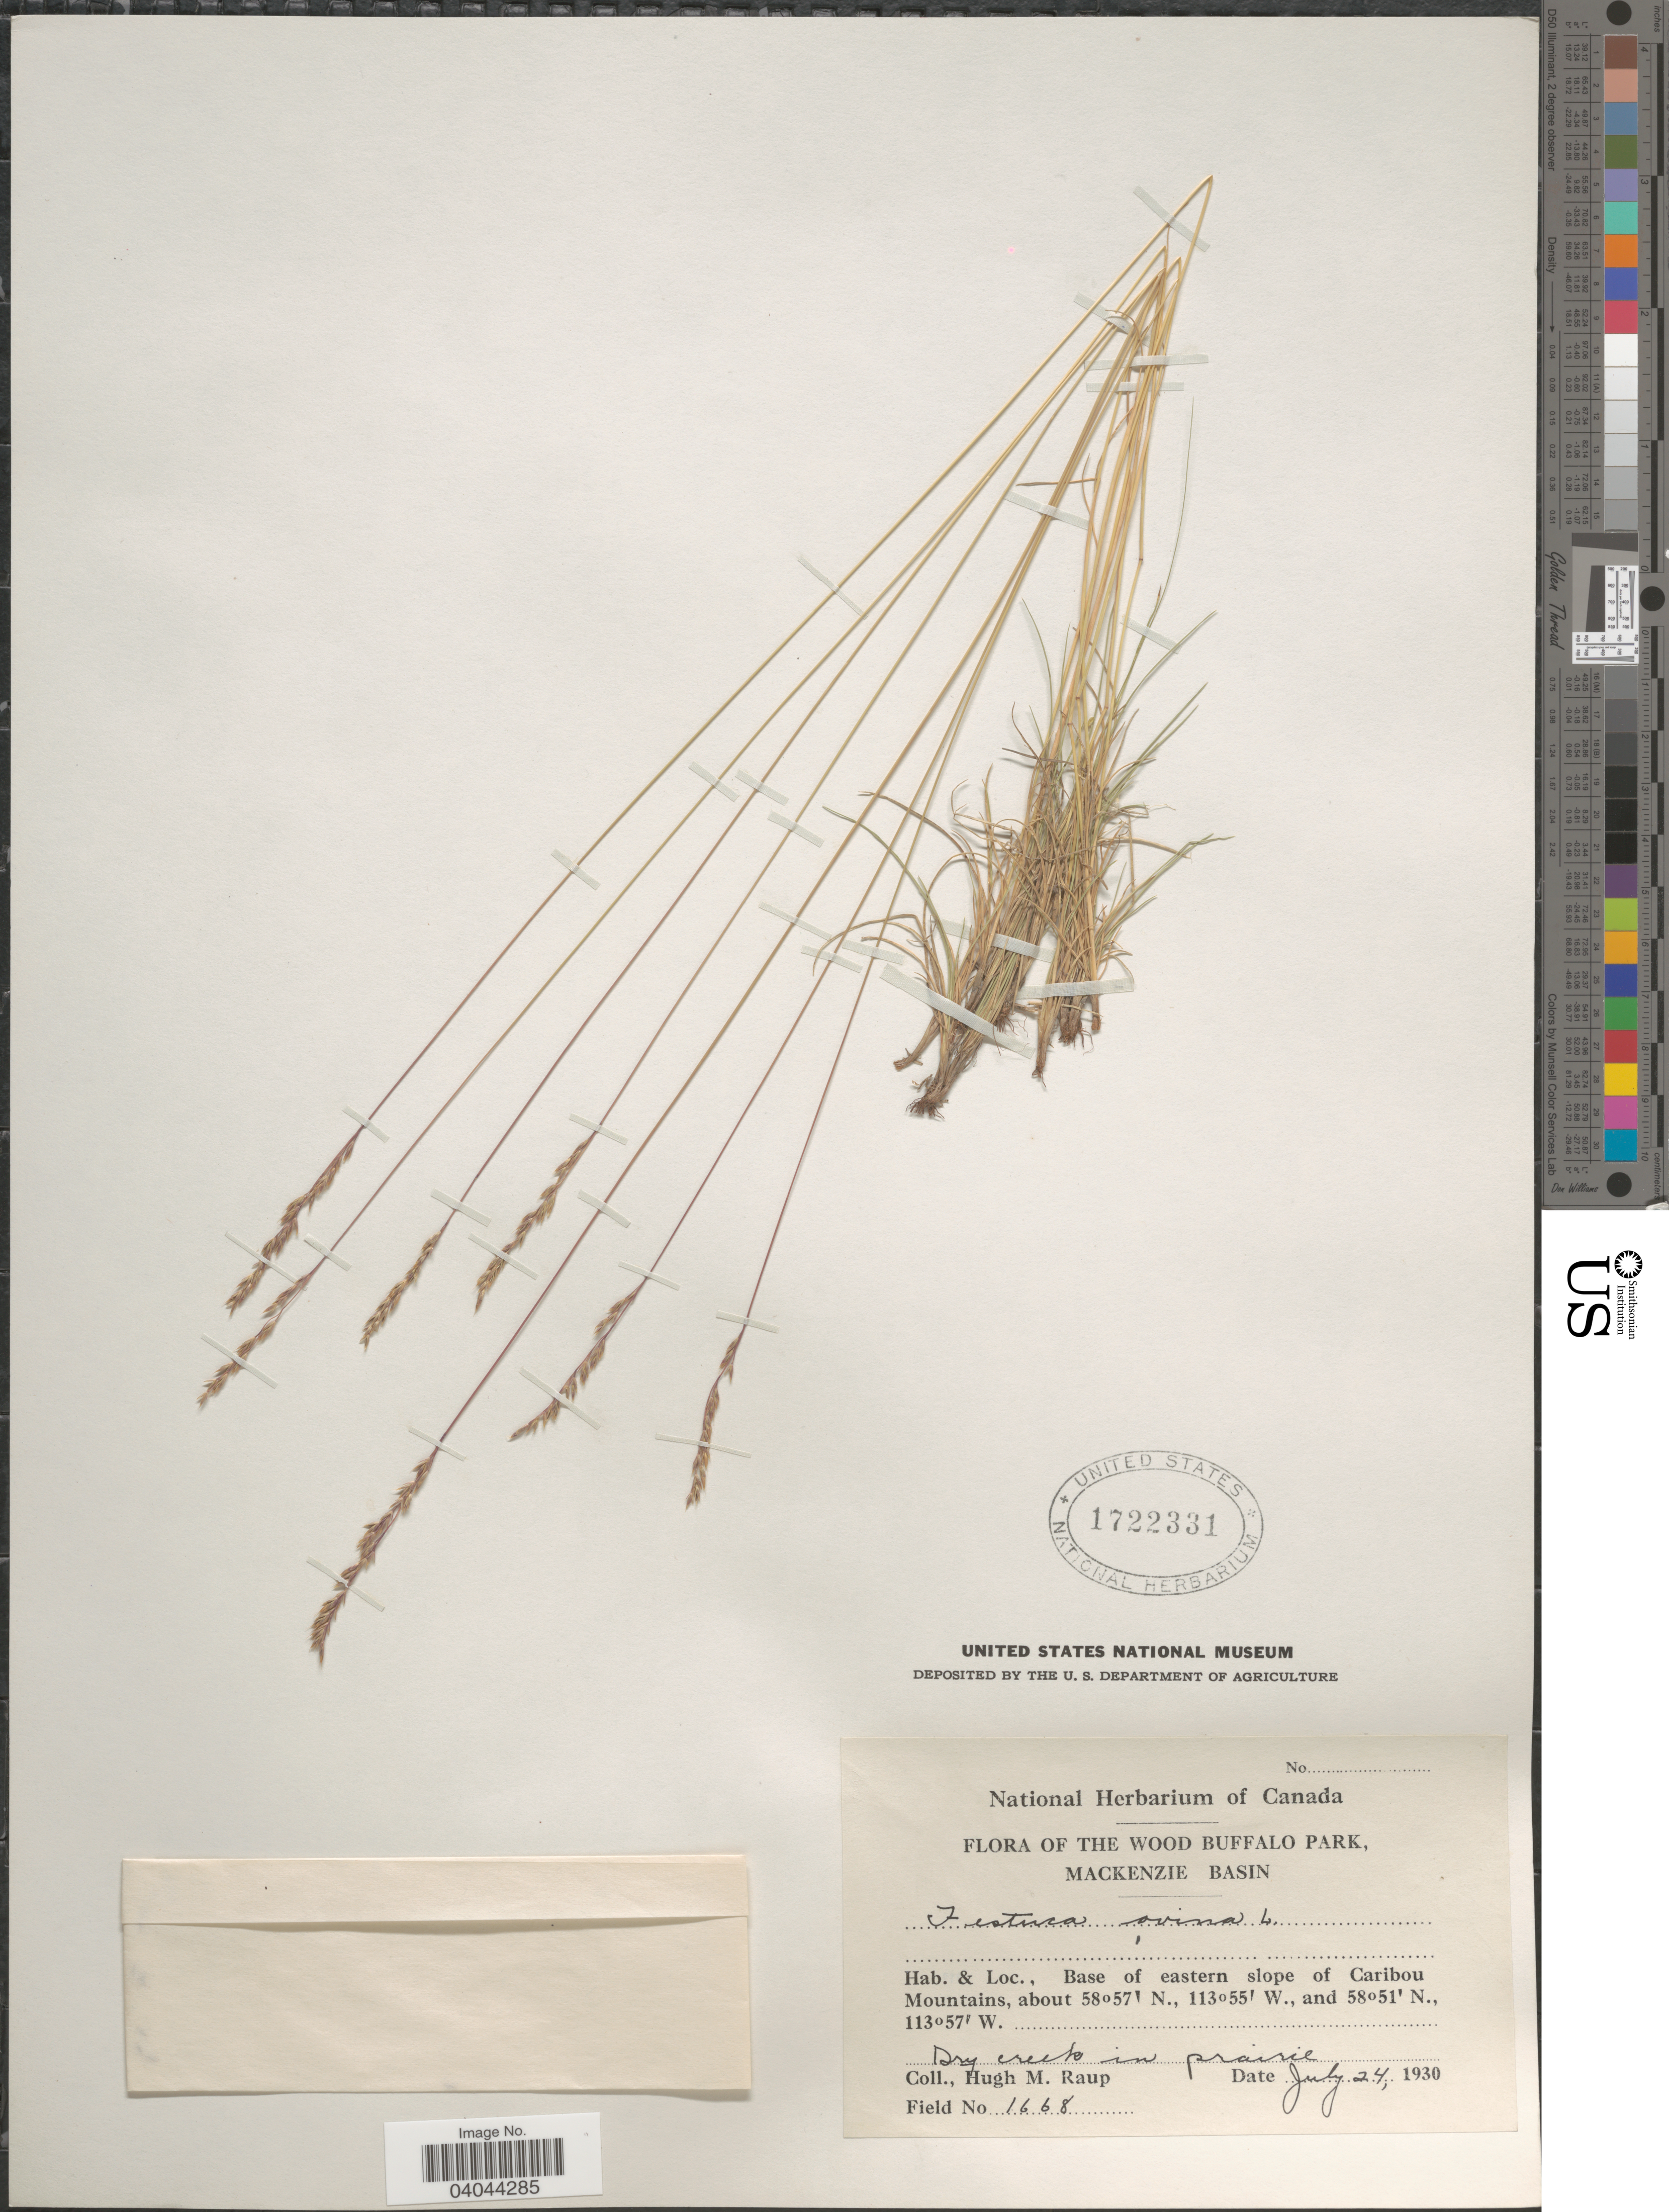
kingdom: Plantae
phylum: Tracheophyta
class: Liliopsida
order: Poales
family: Poaceae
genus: Festuca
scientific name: Festuca ovina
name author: L.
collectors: H. Raup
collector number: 1668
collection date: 1930-07-24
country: Canada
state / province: Alberta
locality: The Wood Buffalo Park, Mackenzie Basin. Base of eastern slope of Caribou Mountains. Dry creek in prairie.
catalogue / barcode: US 1722331